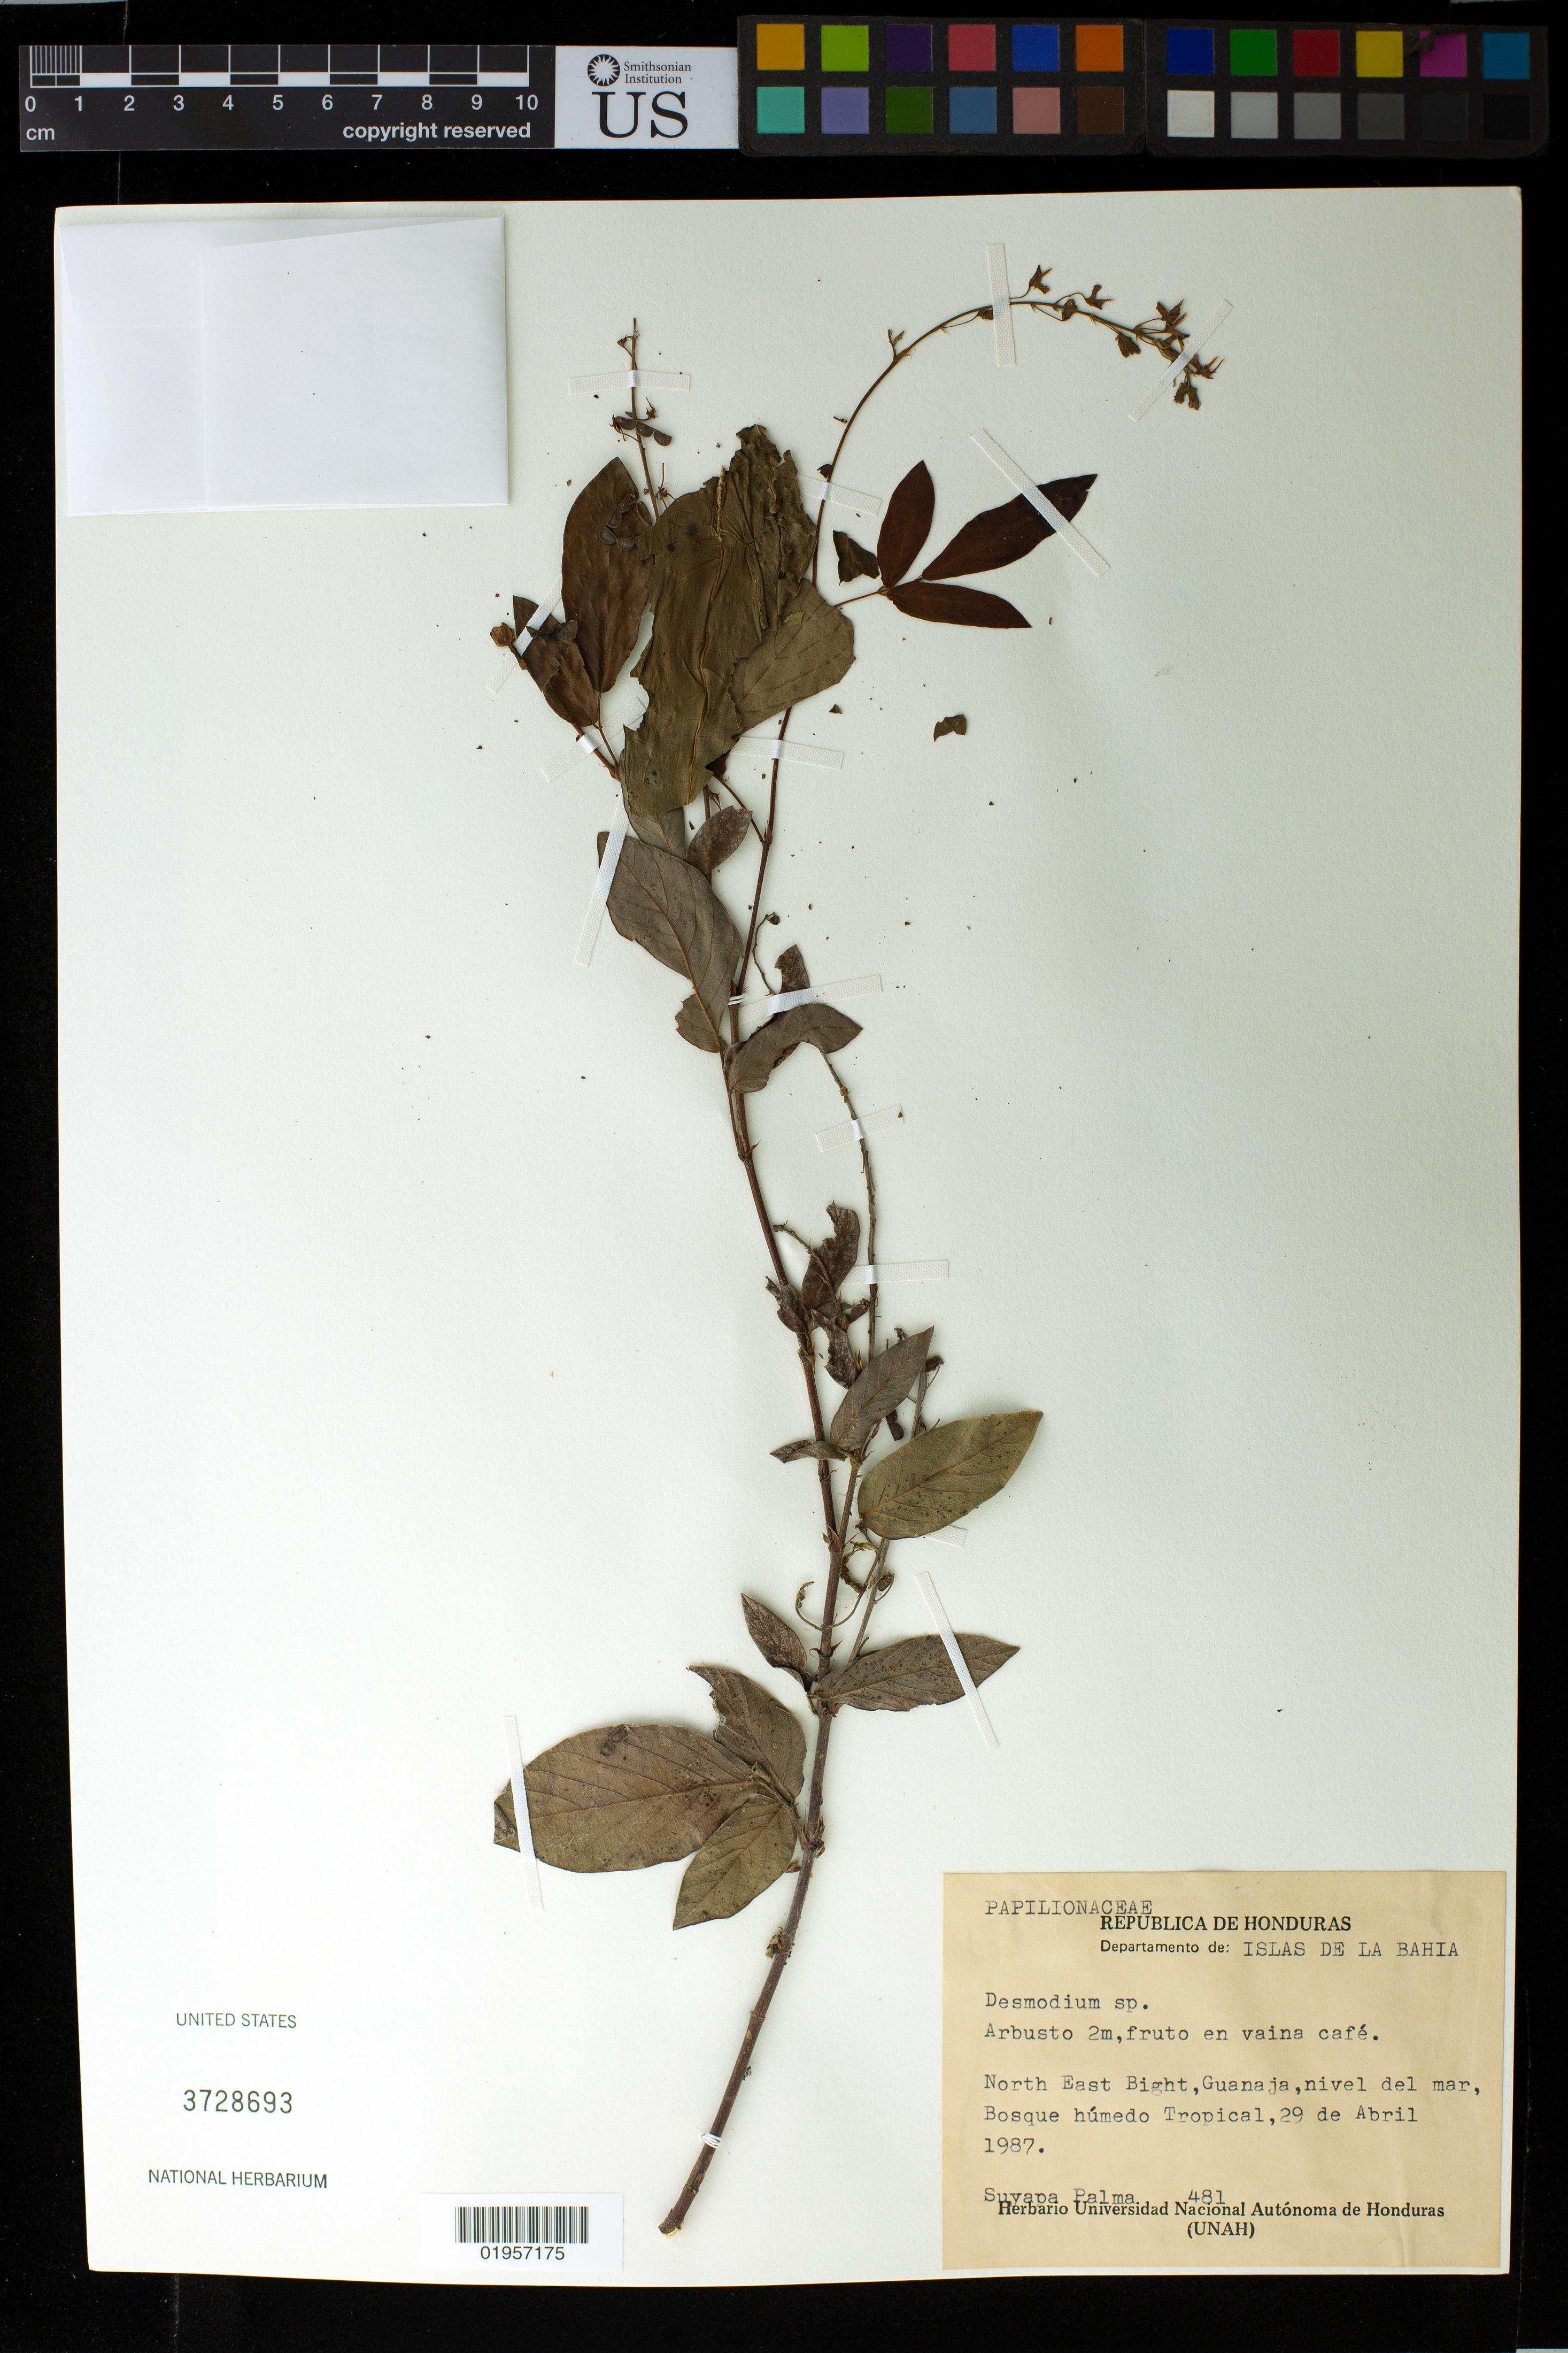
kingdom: Plantae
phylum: Tracheophyta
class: Magnoliopsida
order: Fabales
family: Fabaceae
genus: Desmodium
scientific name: Desmodium sp.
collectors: S. Palma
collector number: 481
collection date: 1987-04-29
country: Honduras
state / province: Islas de la Bahía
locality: North East Bight, Guanaja, nivel del mar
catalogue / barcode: US 3728693